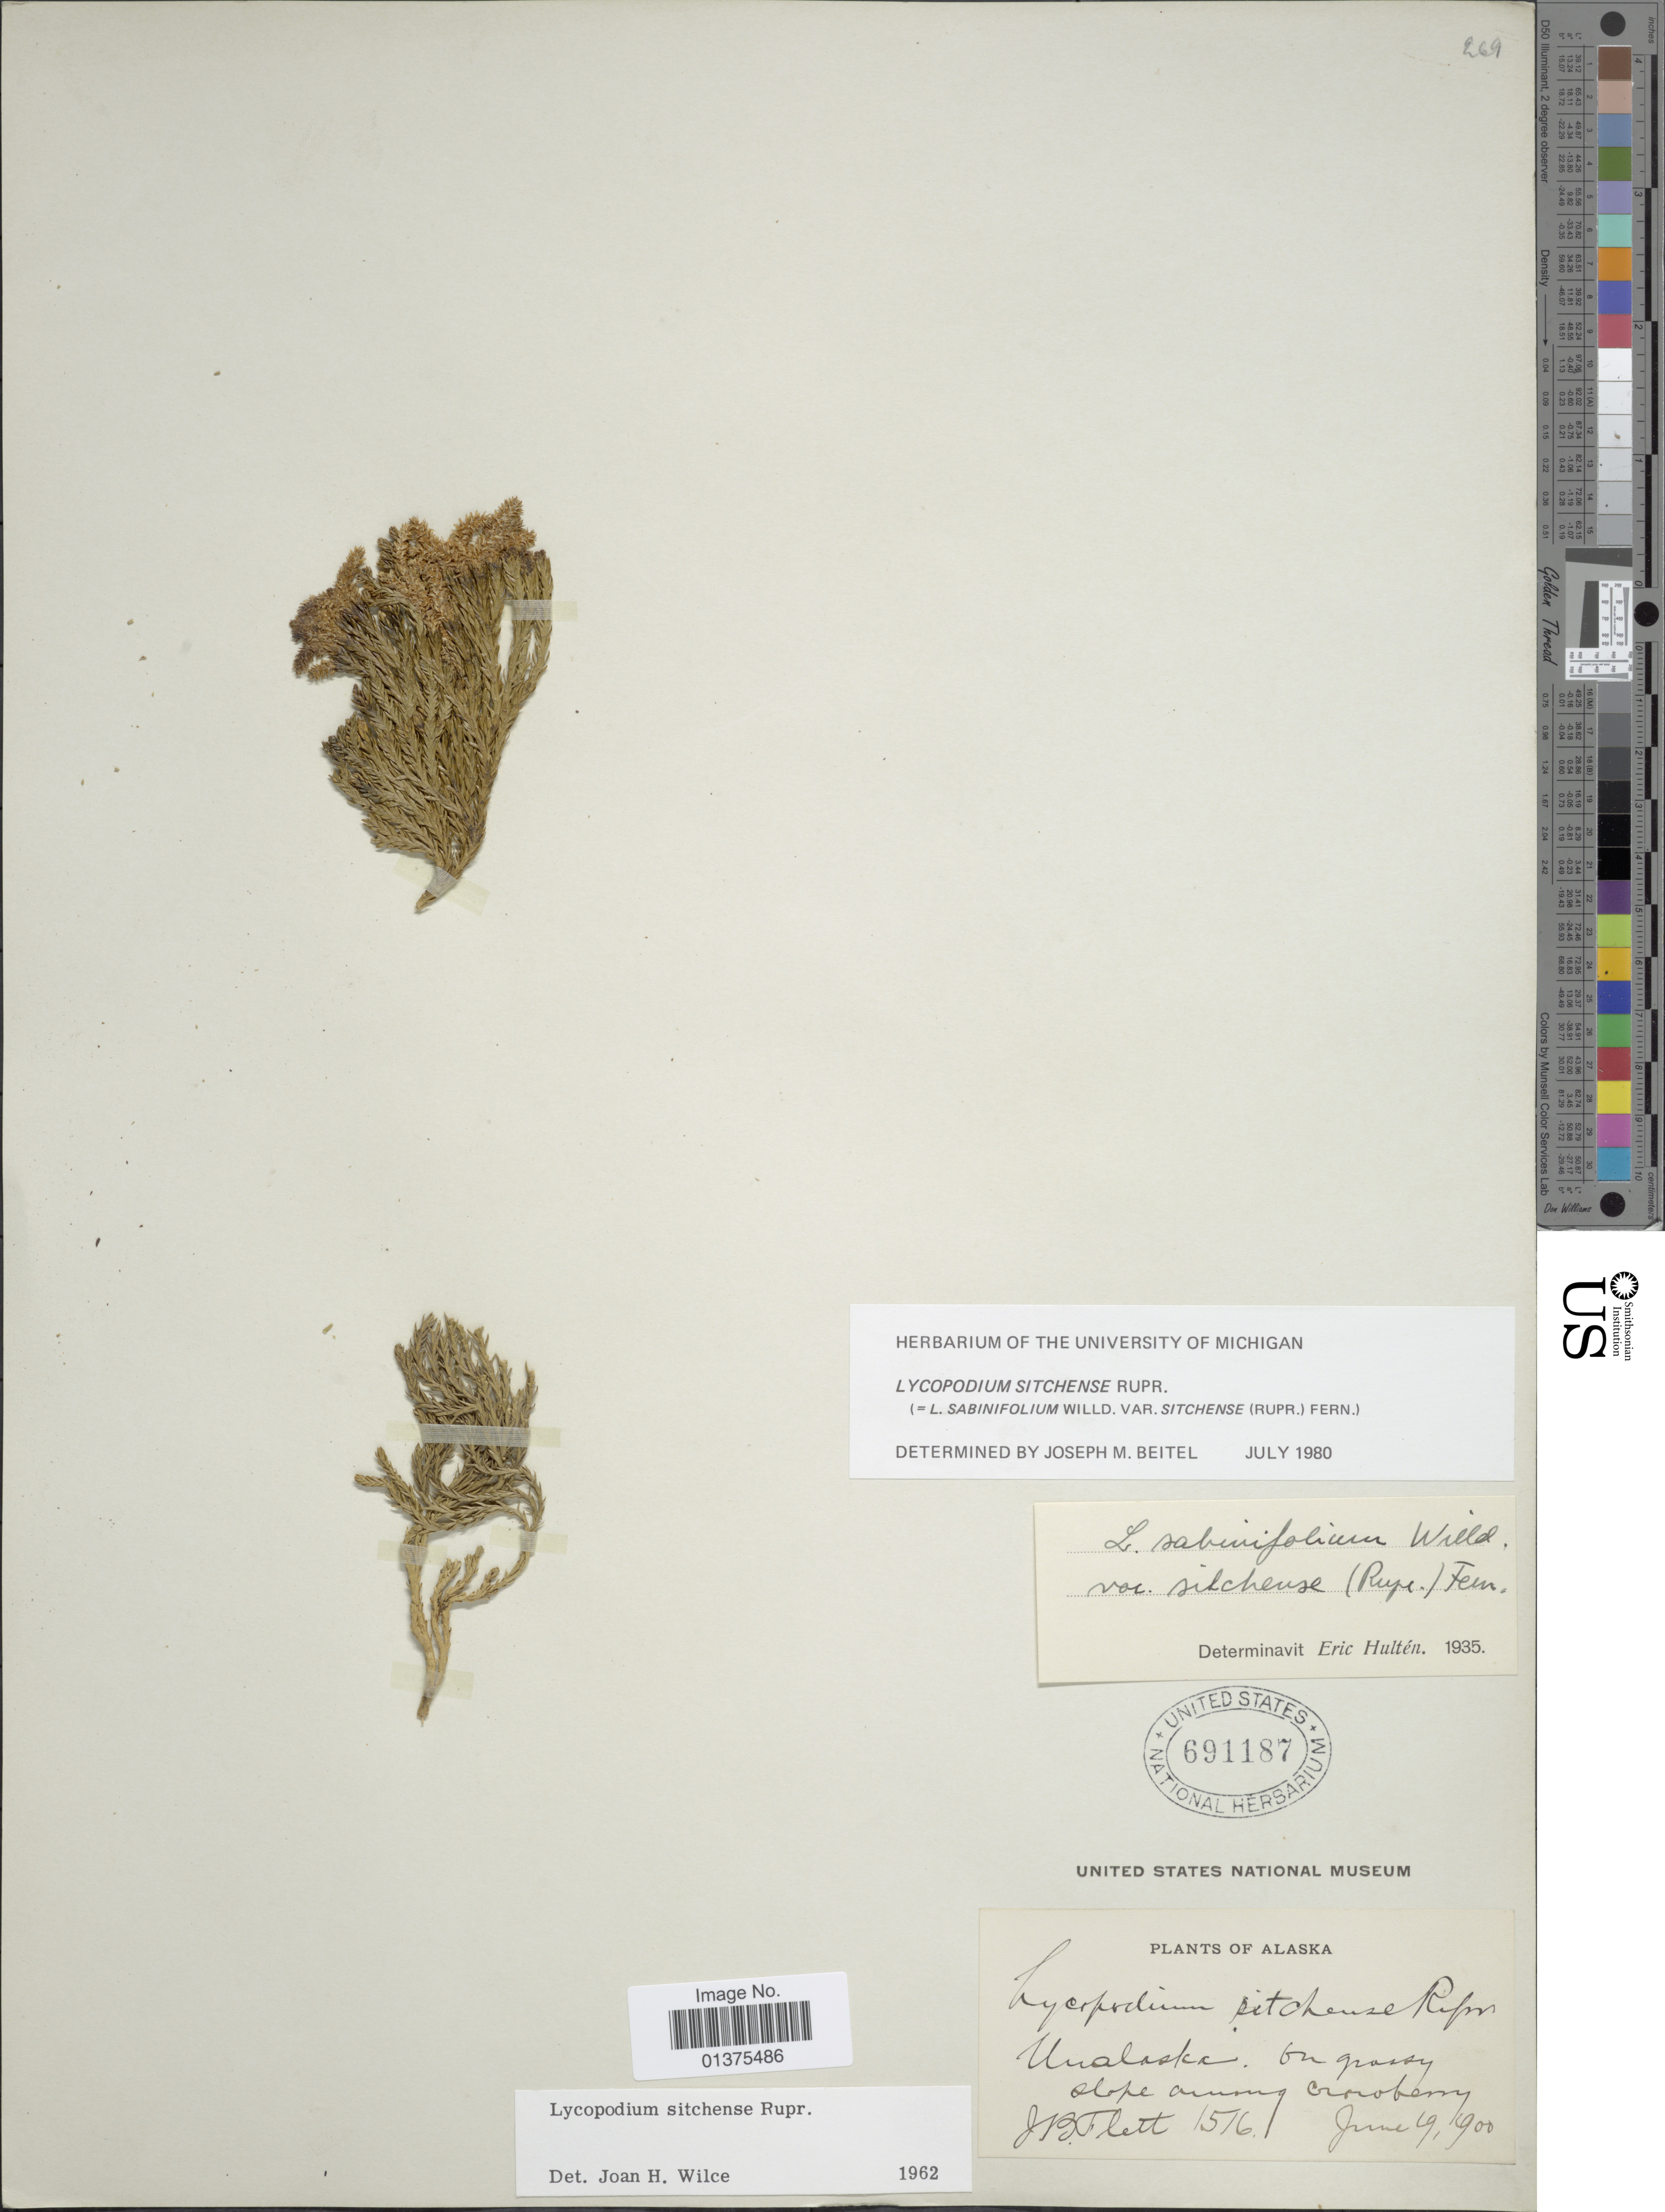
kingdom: Plantae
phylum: Tracheophyta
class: Lycopodiopsida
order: Lycopodiales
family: Lycopodiaceae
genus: Diphasiastrum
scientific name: Diphasiastrum sitchense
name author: (Rupr.) Holub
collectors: J. Flett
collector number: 1516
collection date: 1900-06-19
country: United States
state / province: Alaska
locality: Unalaska on grassy slope among Cranberry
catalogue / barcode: US 691187